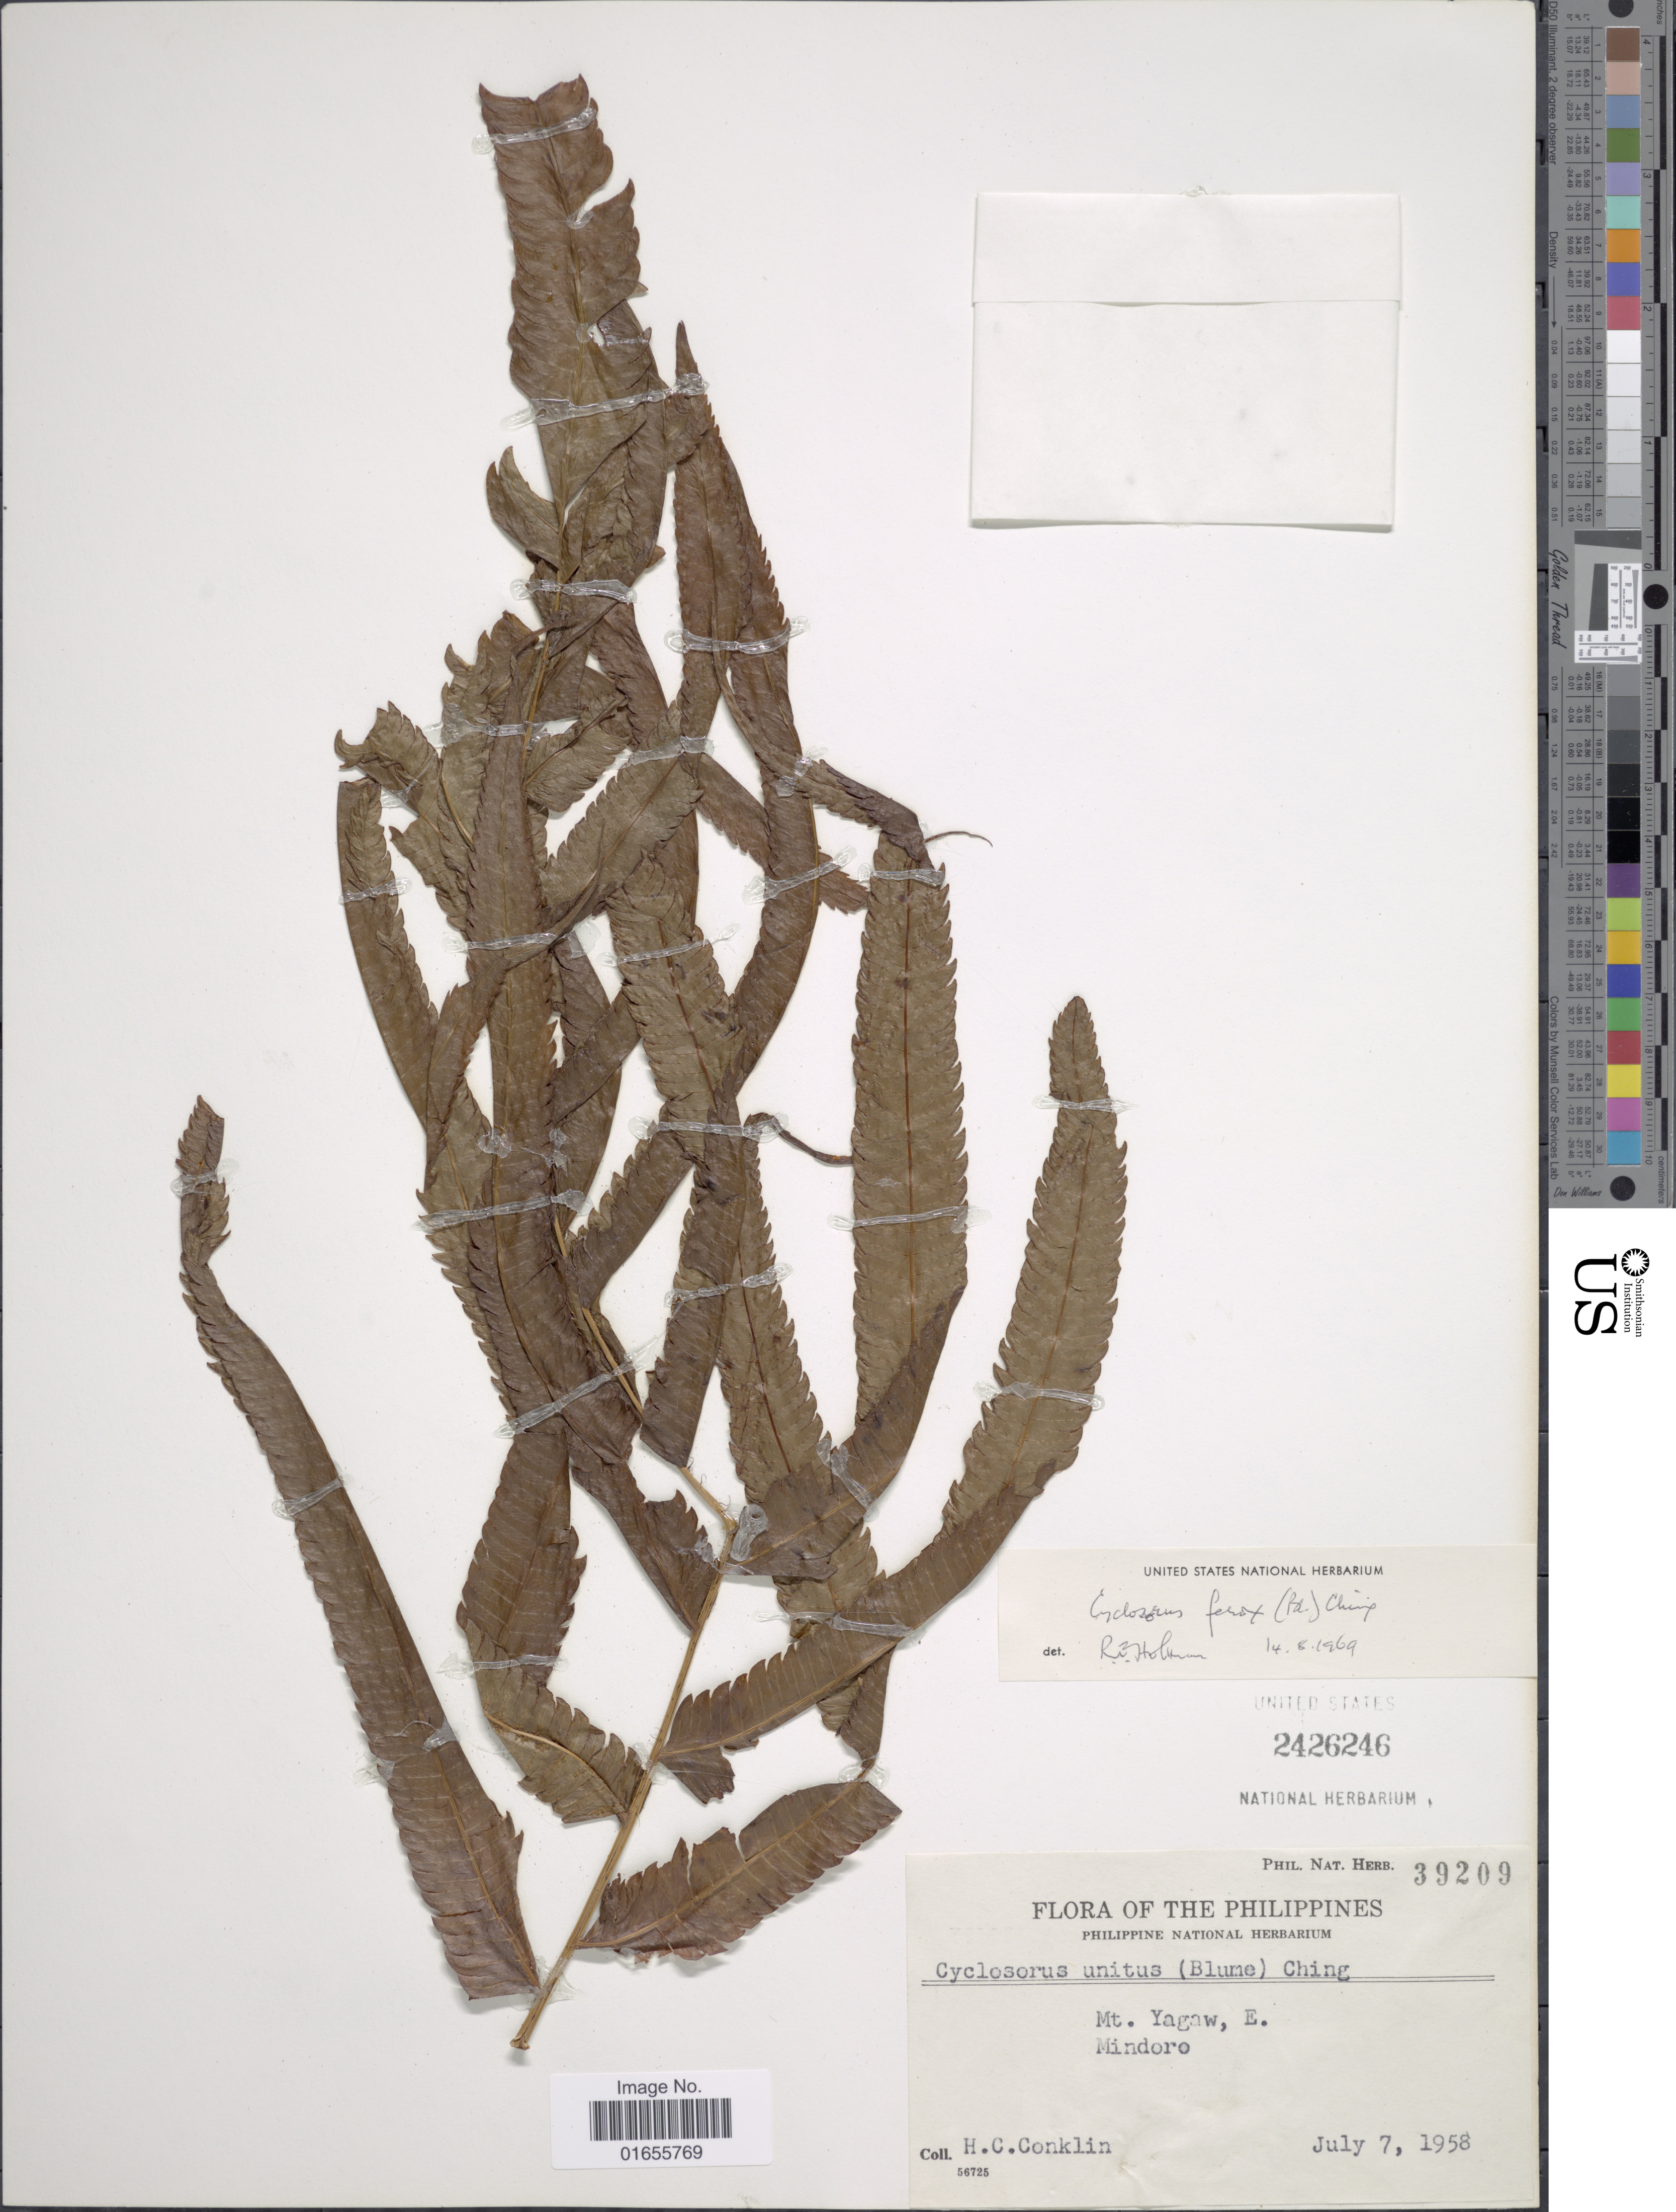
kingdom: Plantae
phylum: Tracheophyta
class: Polypodiopsida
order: Polypodiales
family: Thelypteridaceae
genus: Chingia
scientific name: Chingia ferox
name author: (Blume) Holttum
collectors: H. Conklin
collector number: Phil. Nat. Herb. 39209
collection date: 1958-07-07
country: Philippines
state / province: Mimaropa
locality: Mt. Yagaw, E. Mindoro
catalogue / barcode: US 2426246